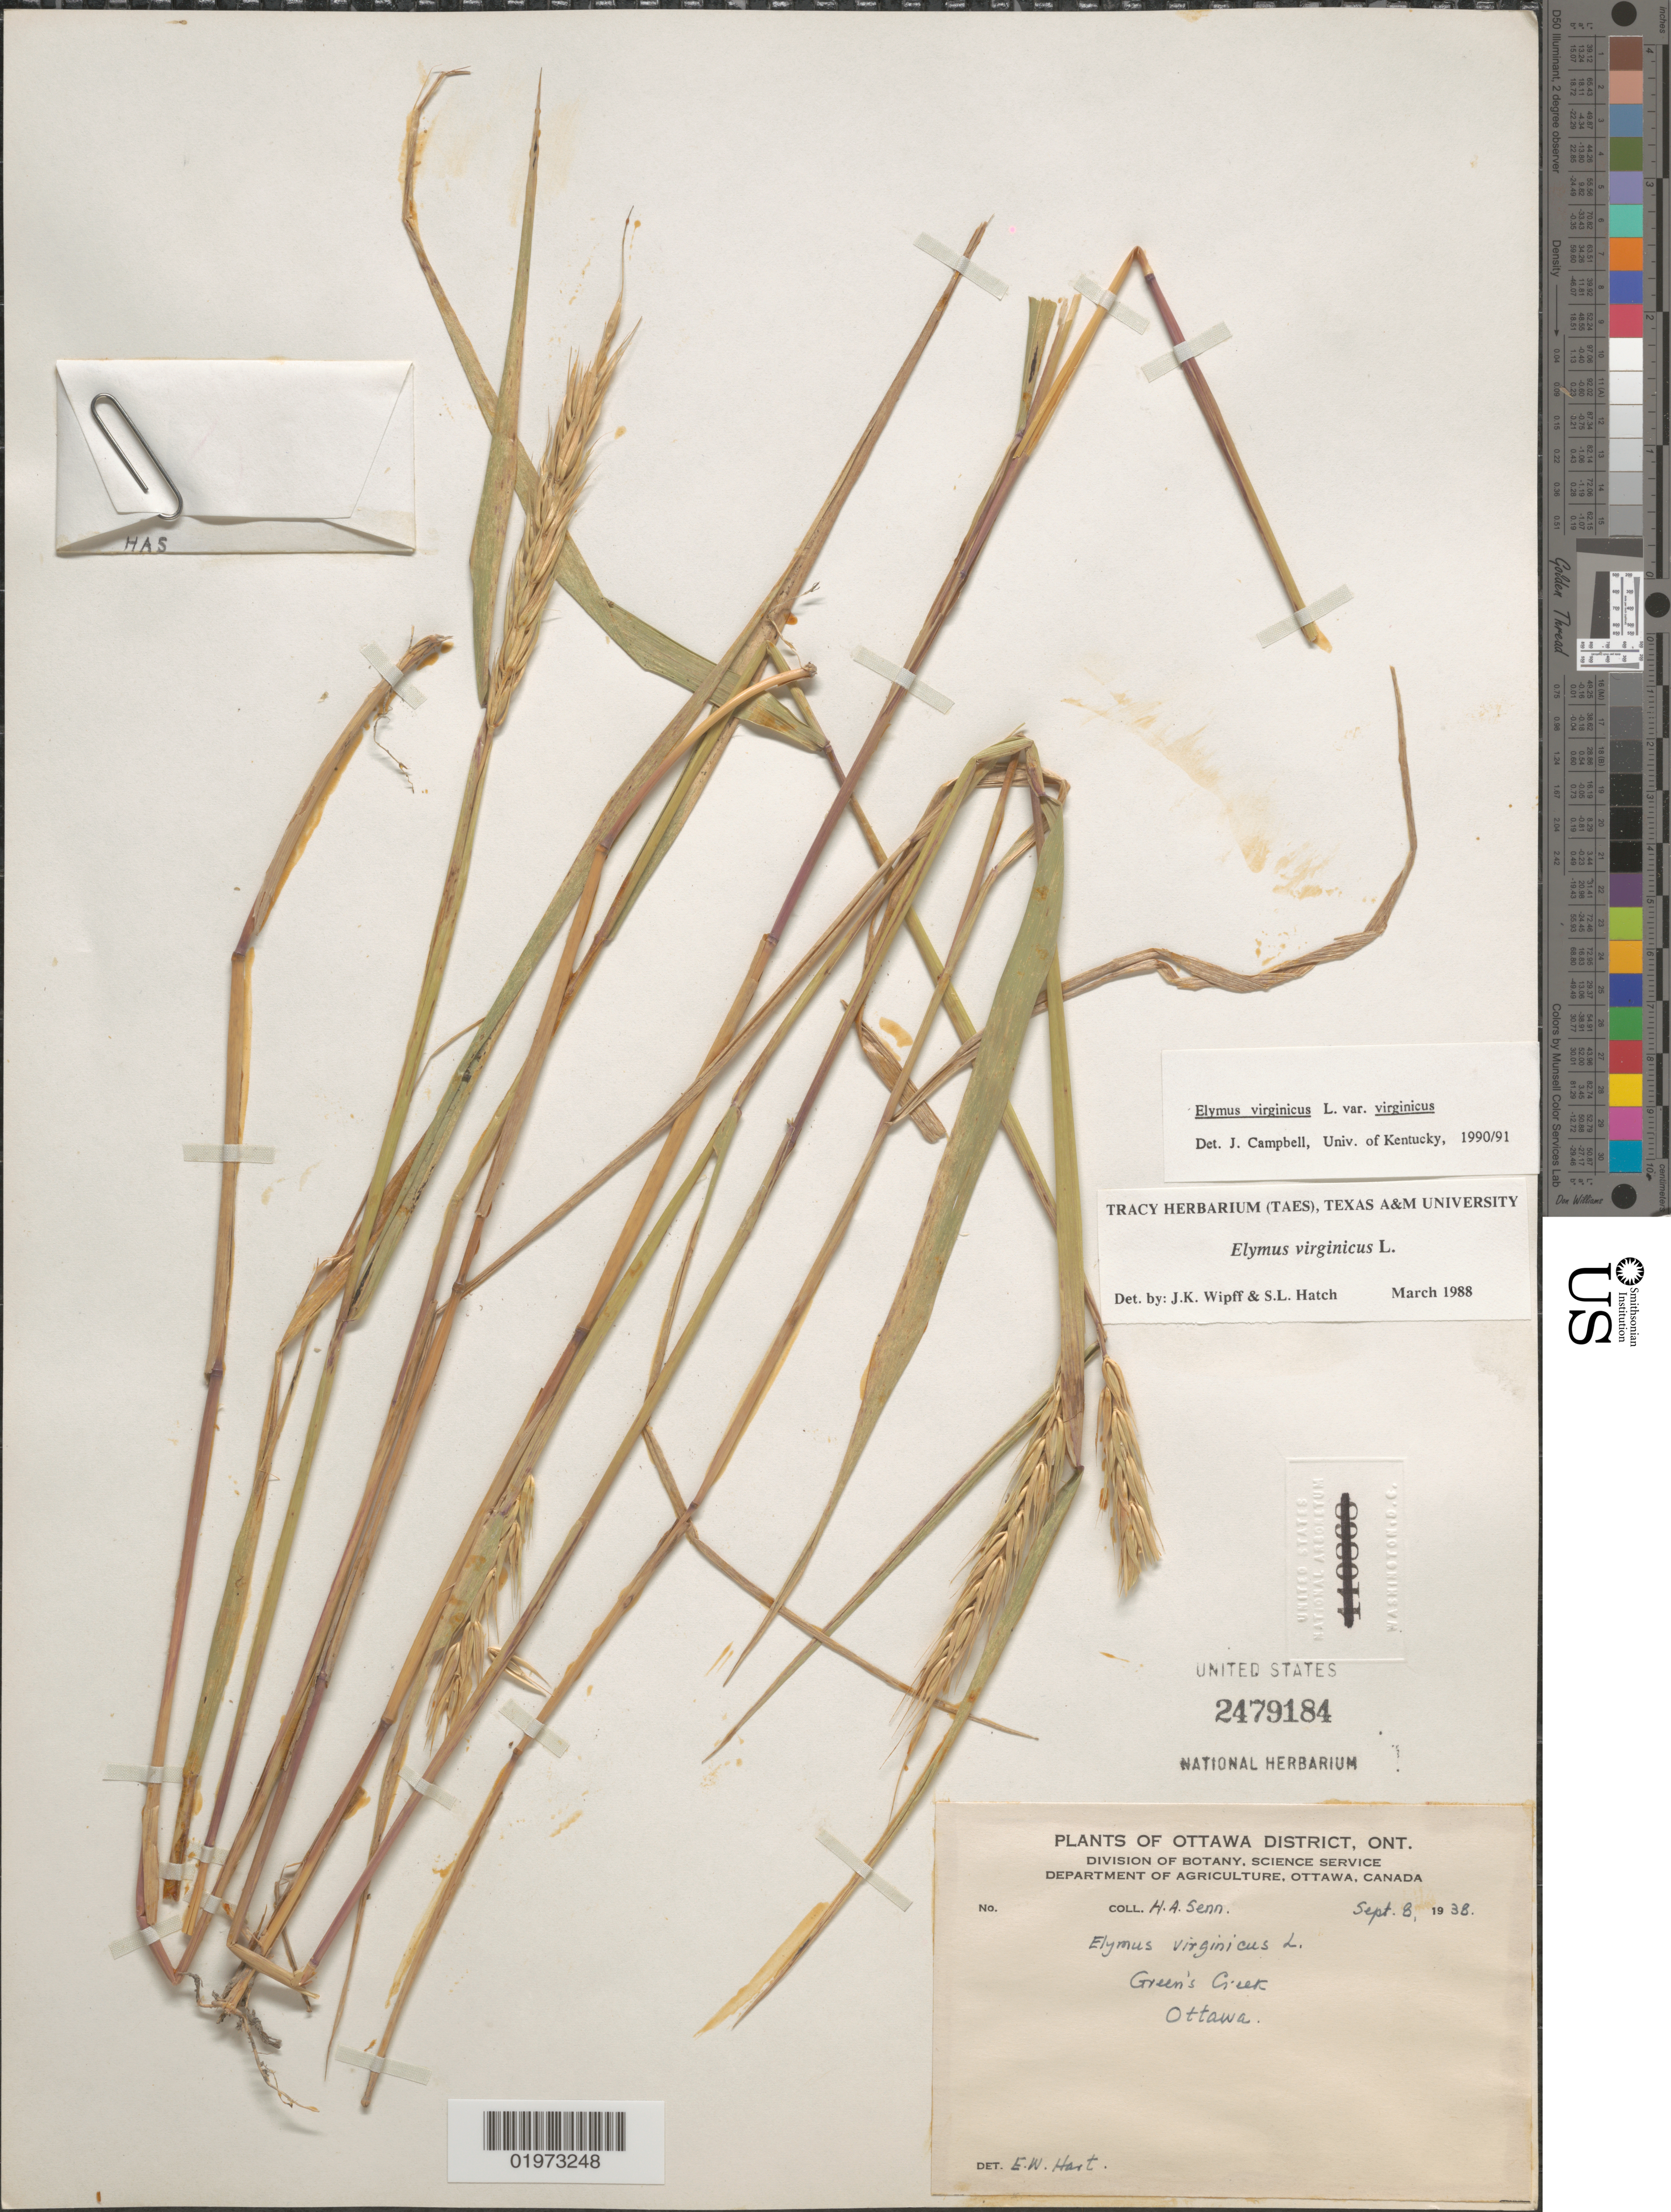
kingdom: Plantae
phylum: Tracheophyta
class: Liliopsida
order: Poales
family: Poaceae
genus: Elymus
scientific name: Elymus virginicus var. virginicus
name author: L.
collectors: H. Senn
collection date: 1938-09-08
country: Canada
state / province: Ontario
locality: Ottawa District. Green's Creek. Ottawa.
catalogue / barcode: US 2479184